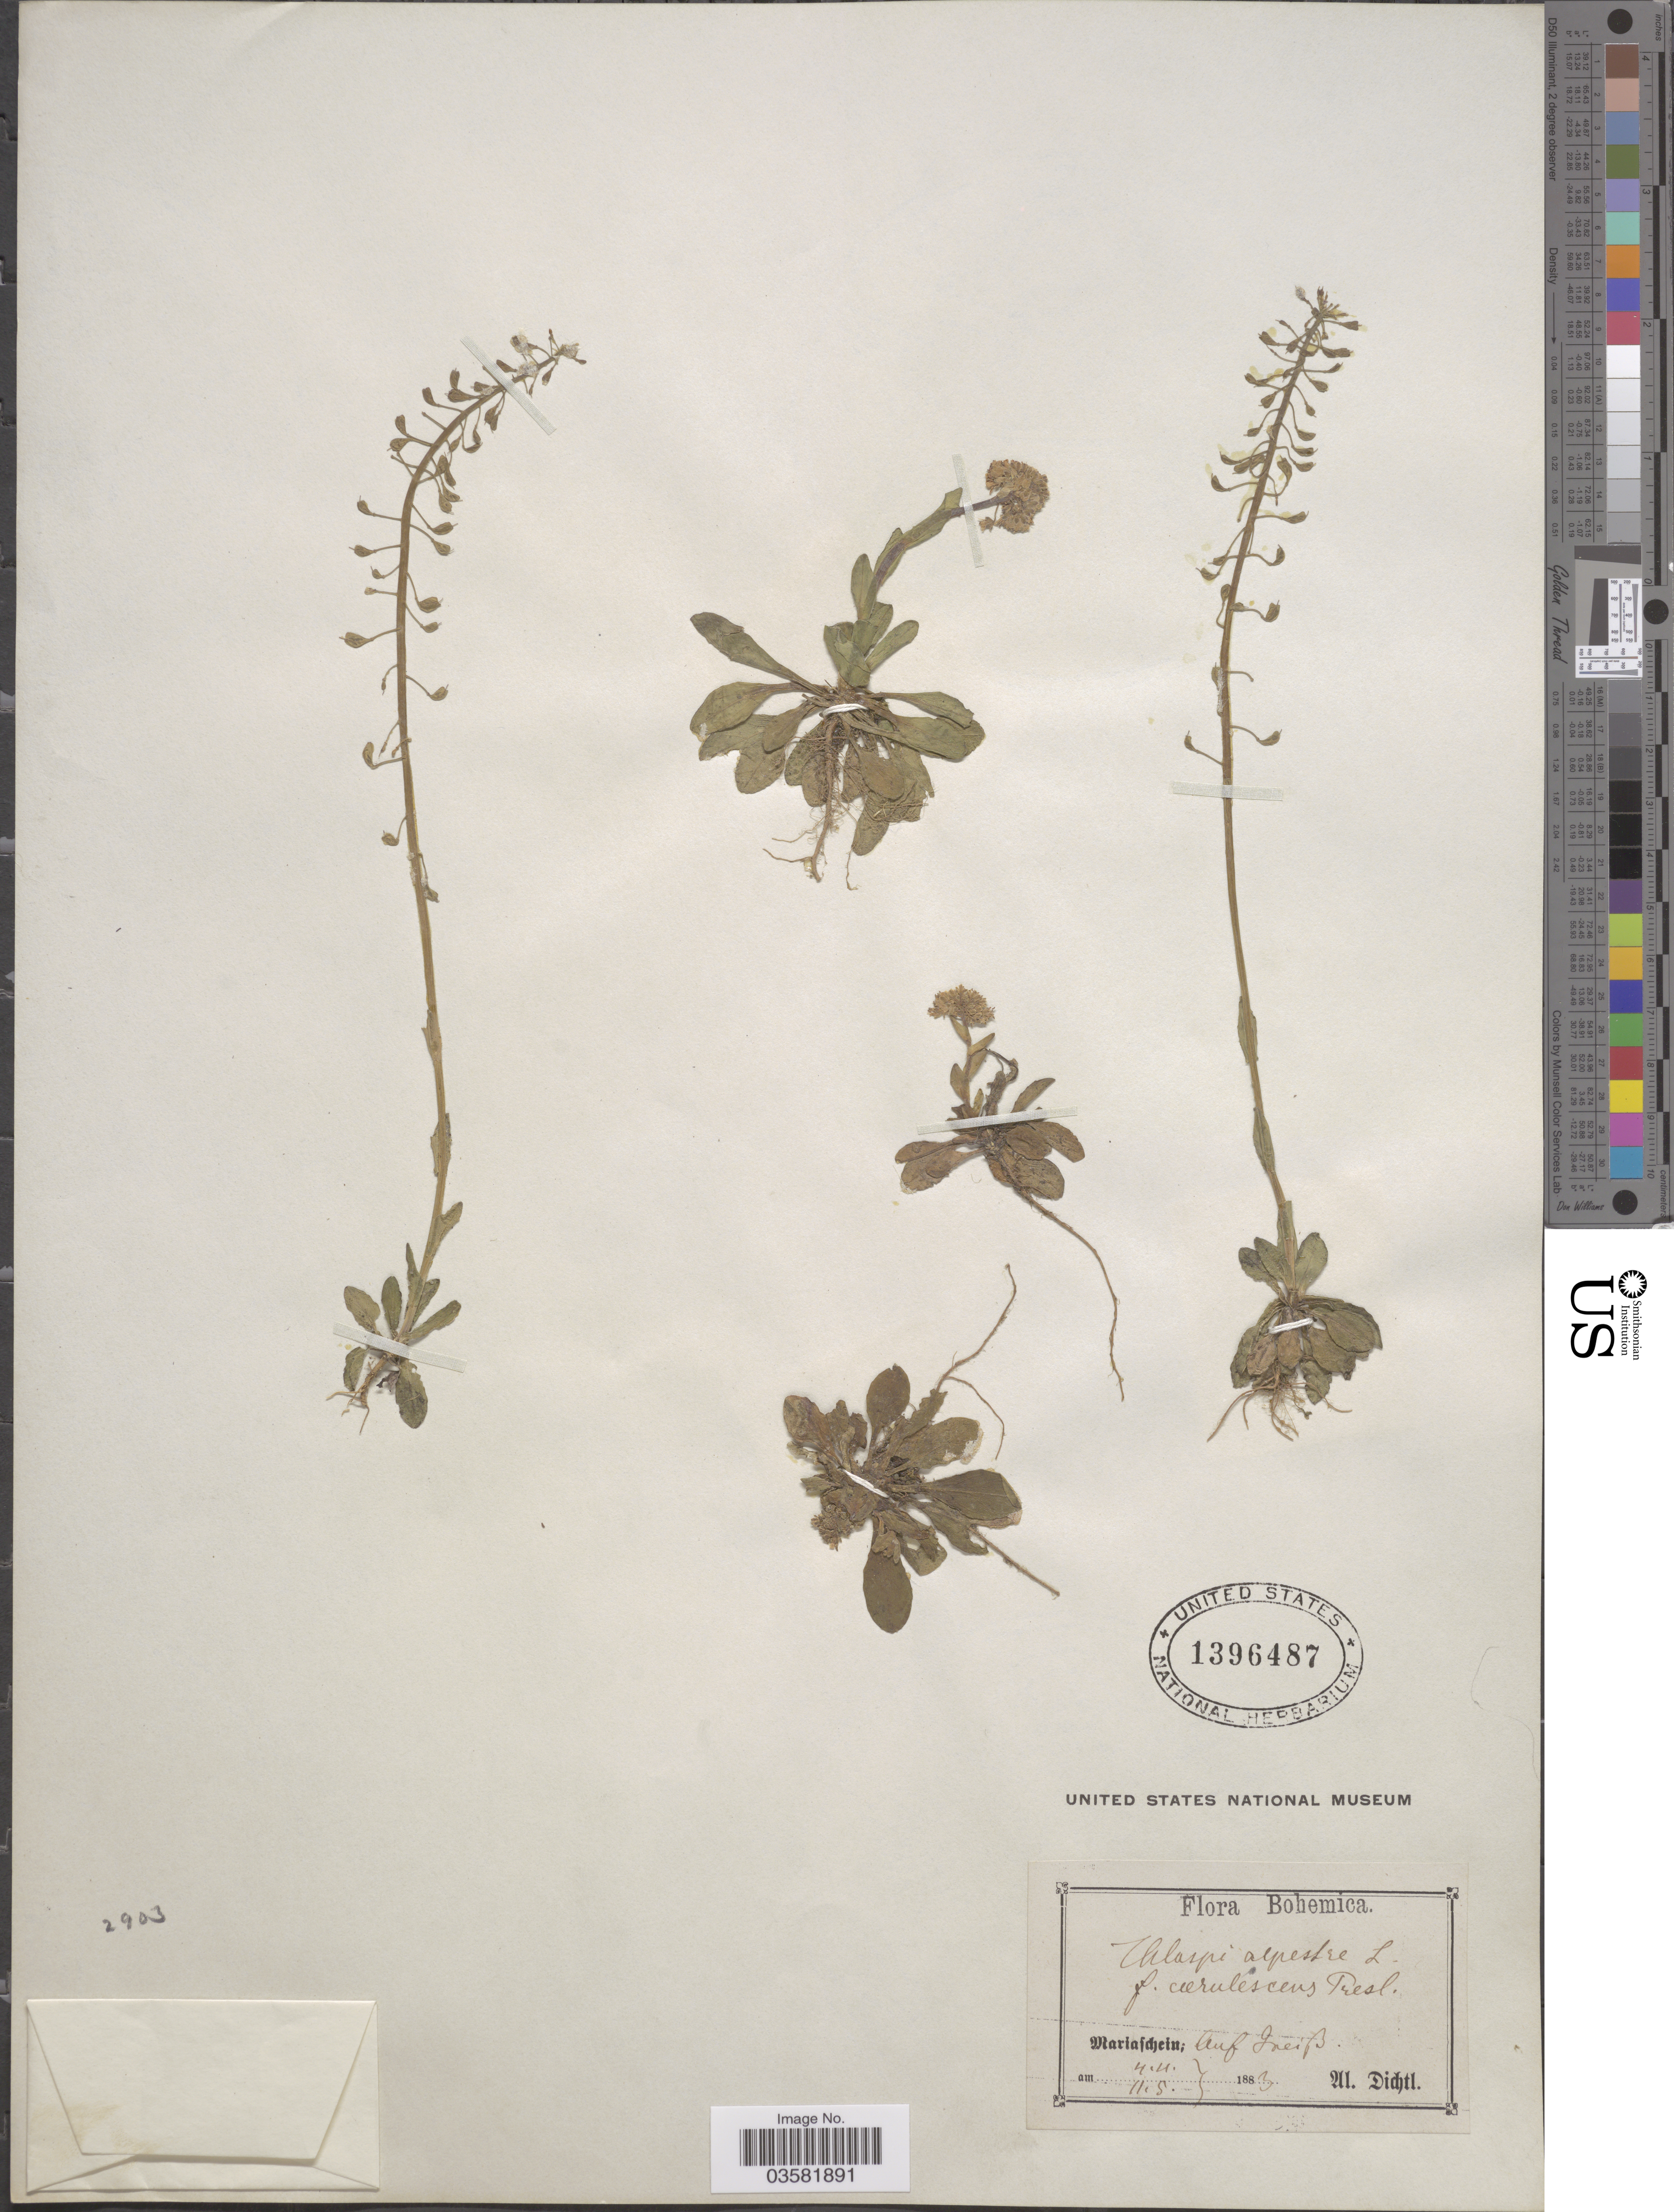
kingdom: Plantae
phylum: Tracheophyta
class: Magnoliopsida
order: Brassicales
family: Brassicaceae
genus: Thlaspi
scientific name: Thlaspi alpestre L. nom. illeg.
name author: L.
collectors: W. Dichtl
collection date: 1883-04-04/1883-05-11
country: Czechia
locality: Bohemica. Mariaschein; Auf Greifs [interpreted].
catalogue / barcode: US 1396487